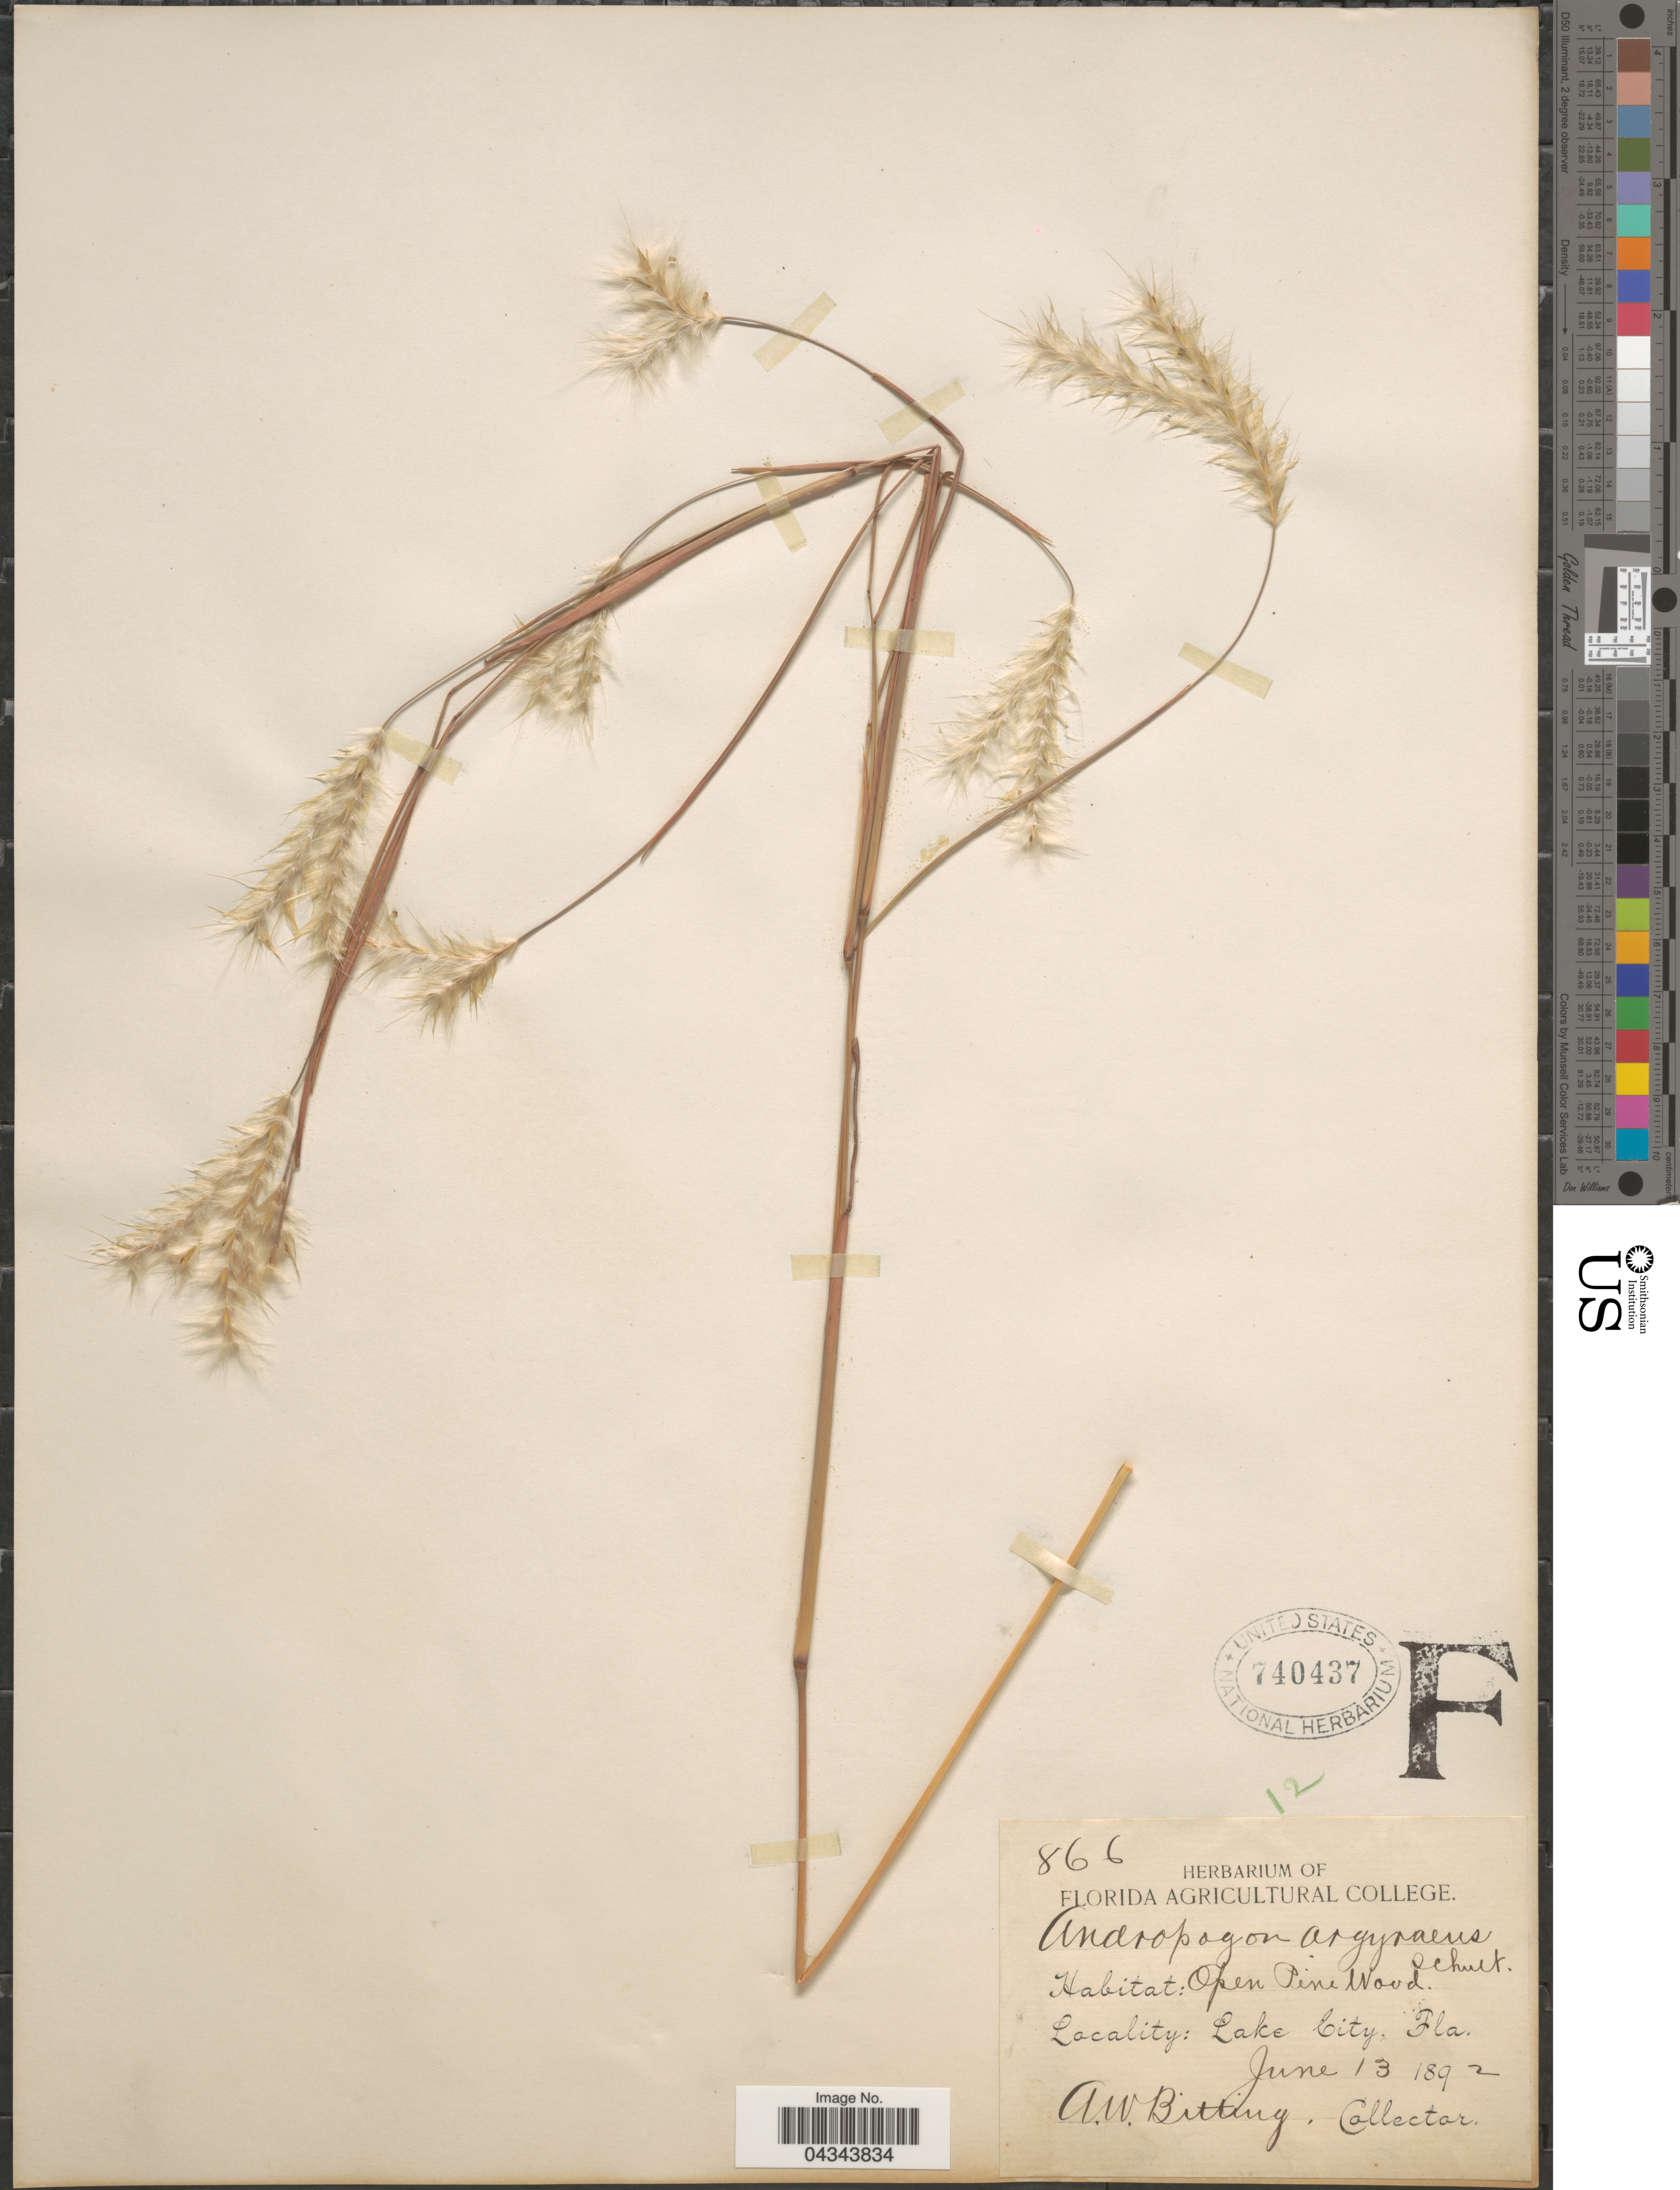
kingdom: Plantae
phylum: Tracheophyta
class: Liliopsida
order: Poales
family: Poaceae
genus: Andropogon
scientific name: Andropogon ternarius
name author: Michx.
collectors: A. Bitting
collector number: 866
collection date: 1892-06-13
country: United States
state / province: Florida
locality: Lake City.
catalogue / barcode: US 740437